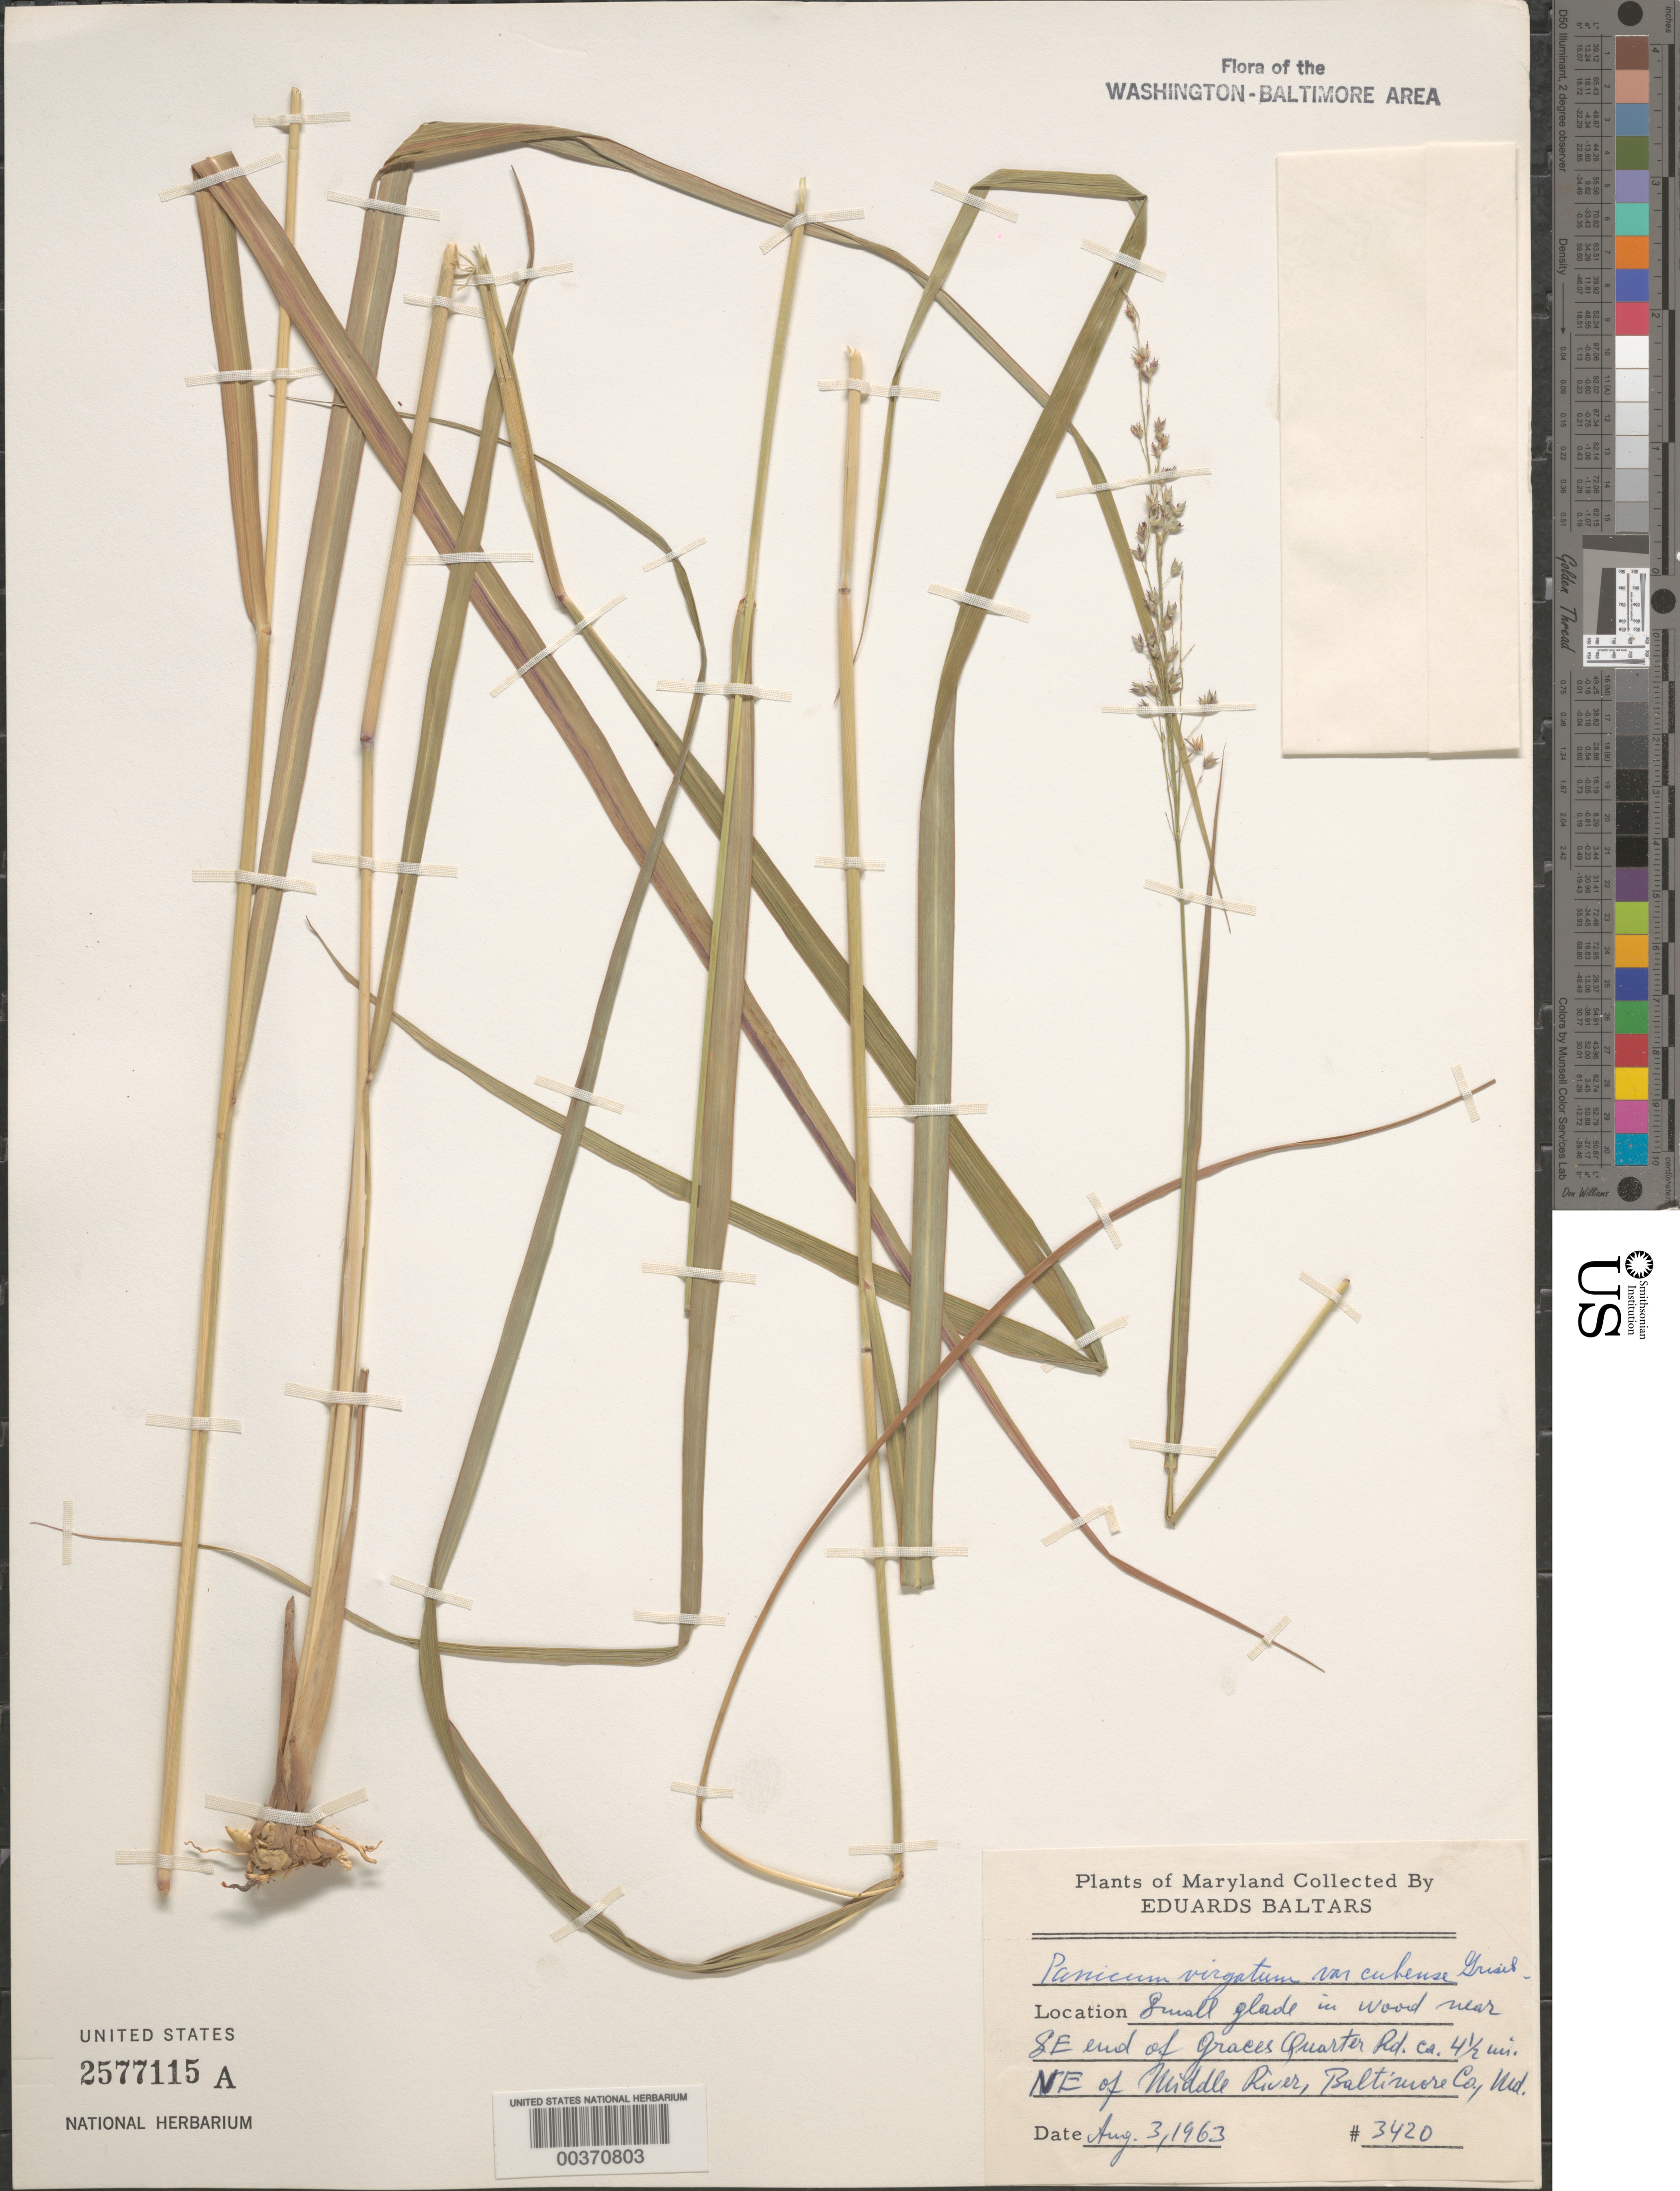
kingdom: Plantae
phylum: Tracheophyta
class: Liliopsida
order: Poales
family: Poaceae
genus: Panicum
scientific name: Panicum virgatum var. cubense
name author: Griseb.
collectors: E. Baltars & E. C. Leonard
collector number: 3420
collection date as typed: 03 Aug 1963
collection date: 1963-08-03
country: United States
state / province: Maryland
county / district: Baltimore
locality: End of Graces Quarter road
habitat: Small glade in wood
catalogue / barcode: US 2577115A